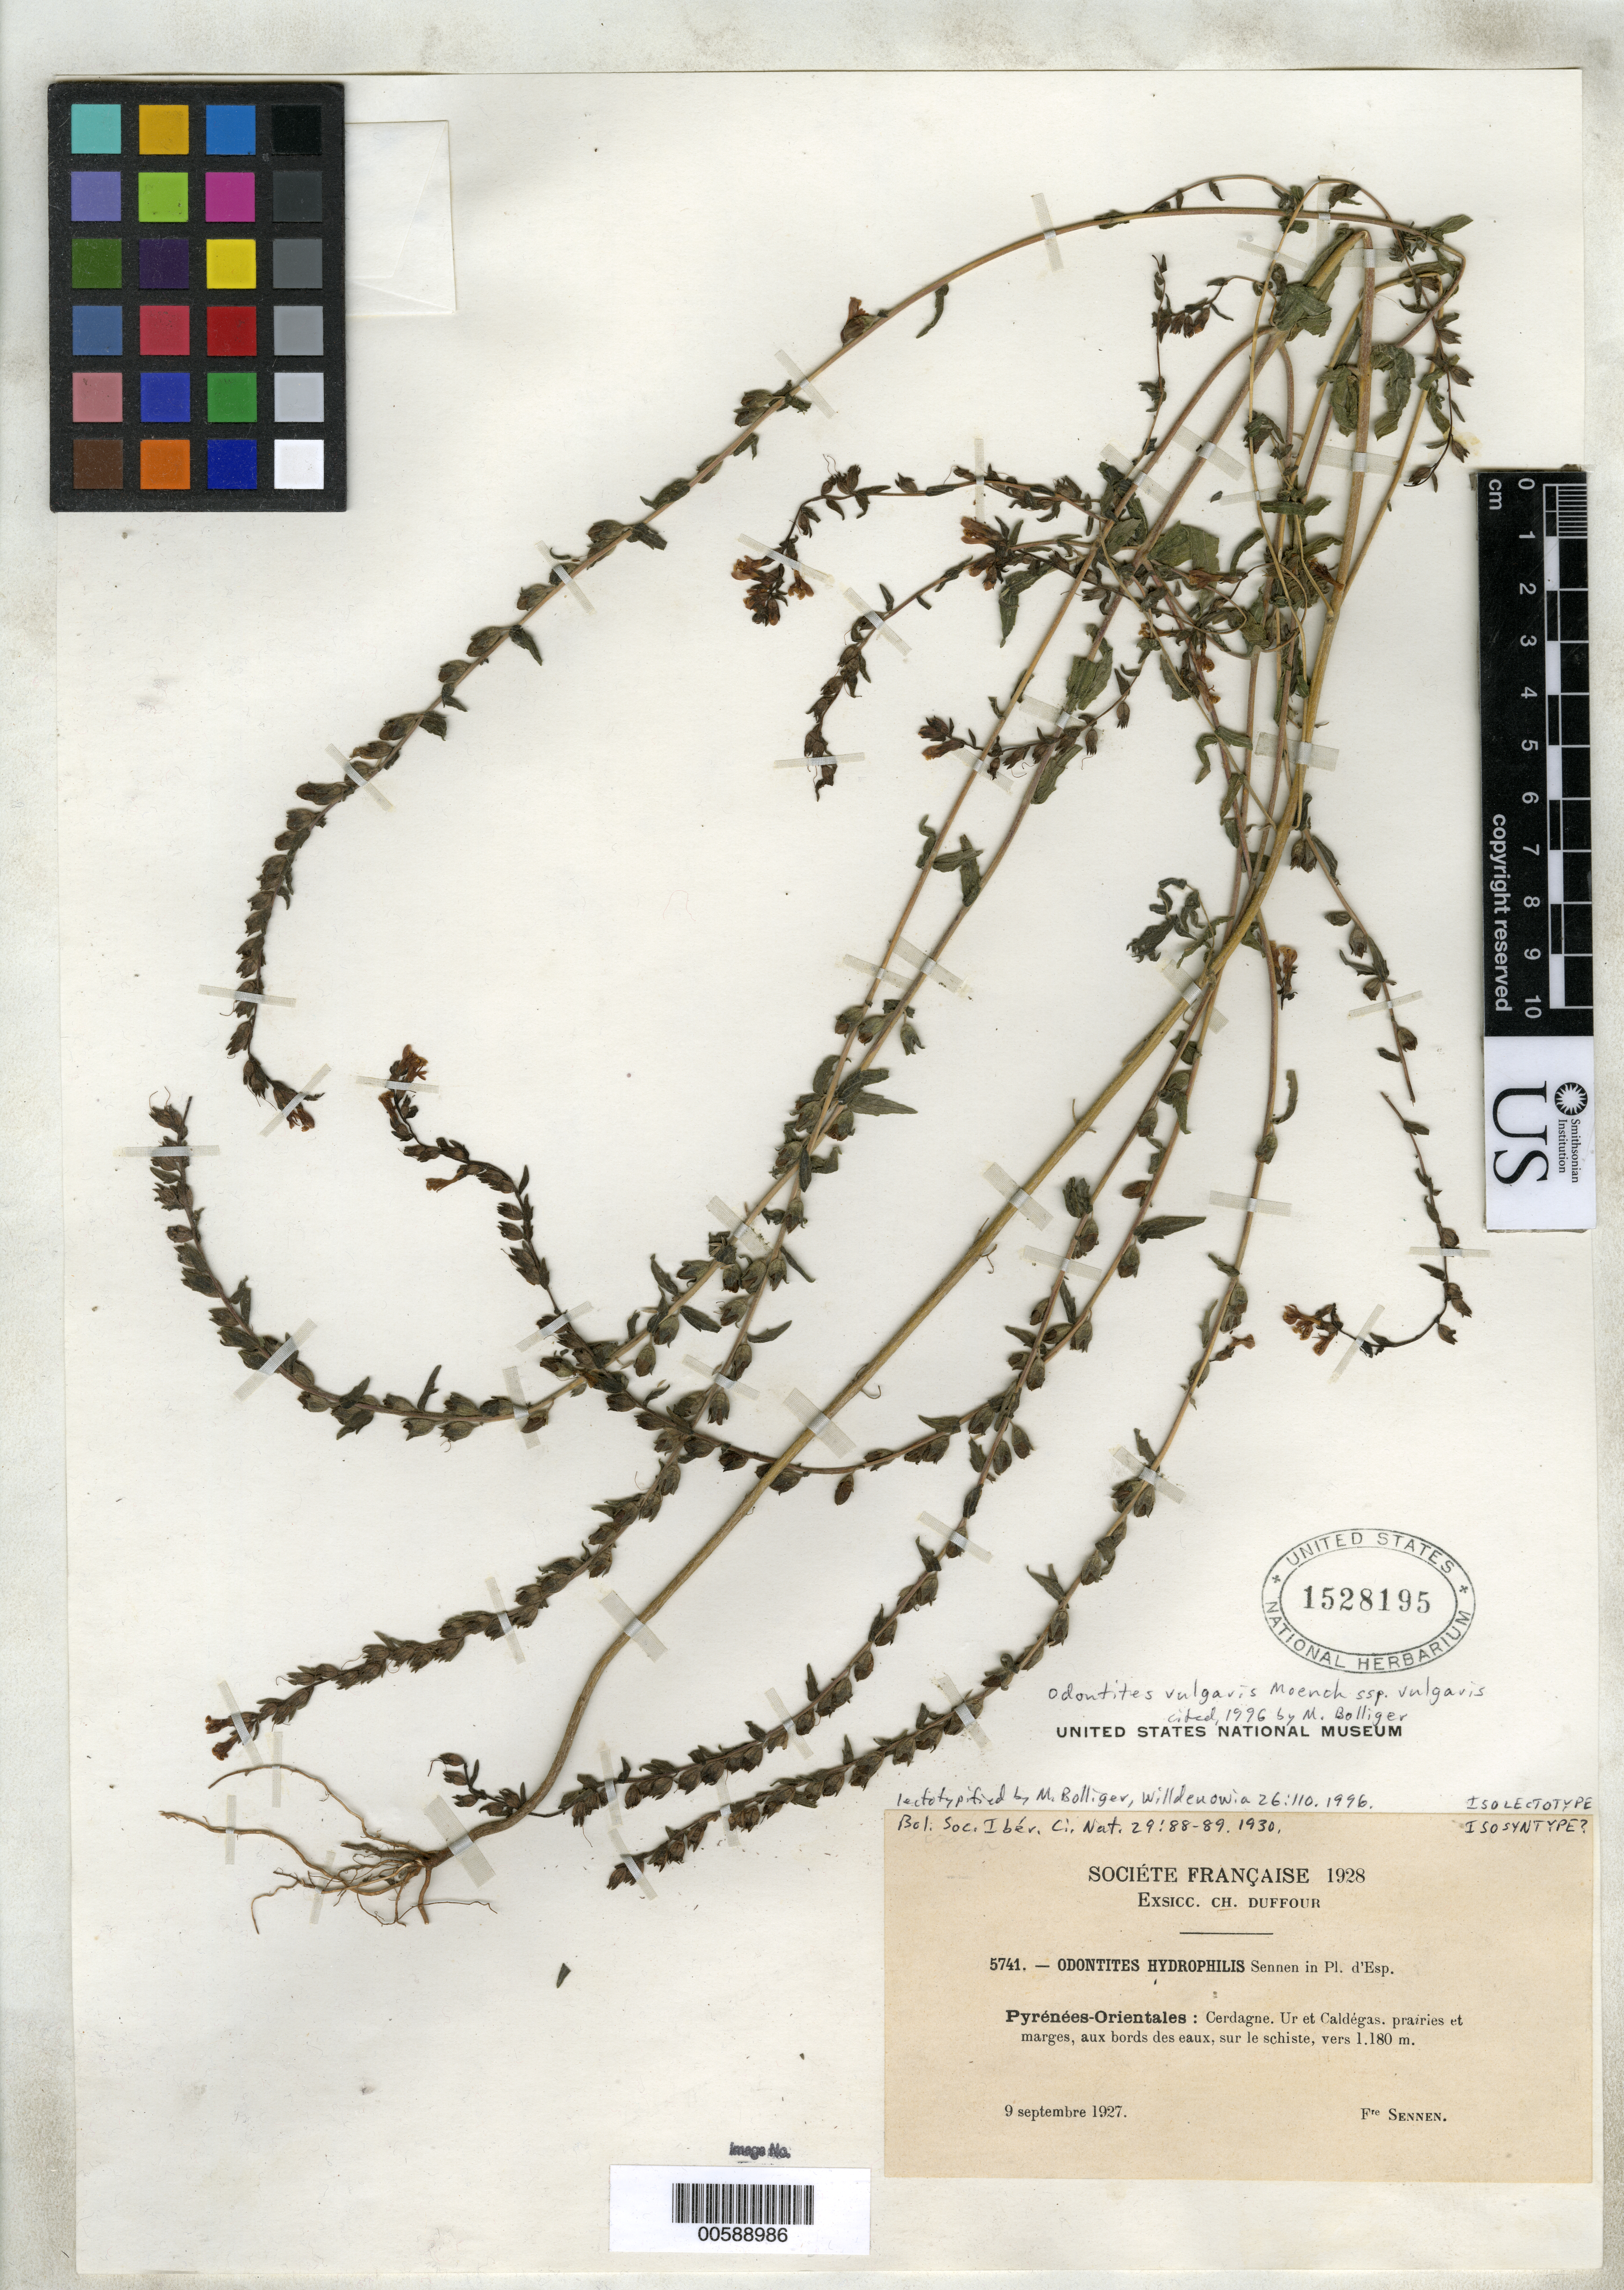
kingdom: Plantae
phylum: Tracheophyta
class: Magnoliopsida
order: Lamiales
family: Orobanchaceae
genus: Odontites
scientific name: Odontites hydrophilis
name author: Sennen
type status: Isolectotype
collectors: E. Blanc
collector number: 5741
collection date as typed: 09 Sep 1927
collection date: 1927-09-09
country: France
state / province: Occitanie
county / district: Pyrénées-Orientales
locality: Cerdagne, Ur & Caldegas, prairies et margesm Aux bords des Eaux, Sur La Schiste.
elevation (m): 1180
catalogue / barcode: US 1528195